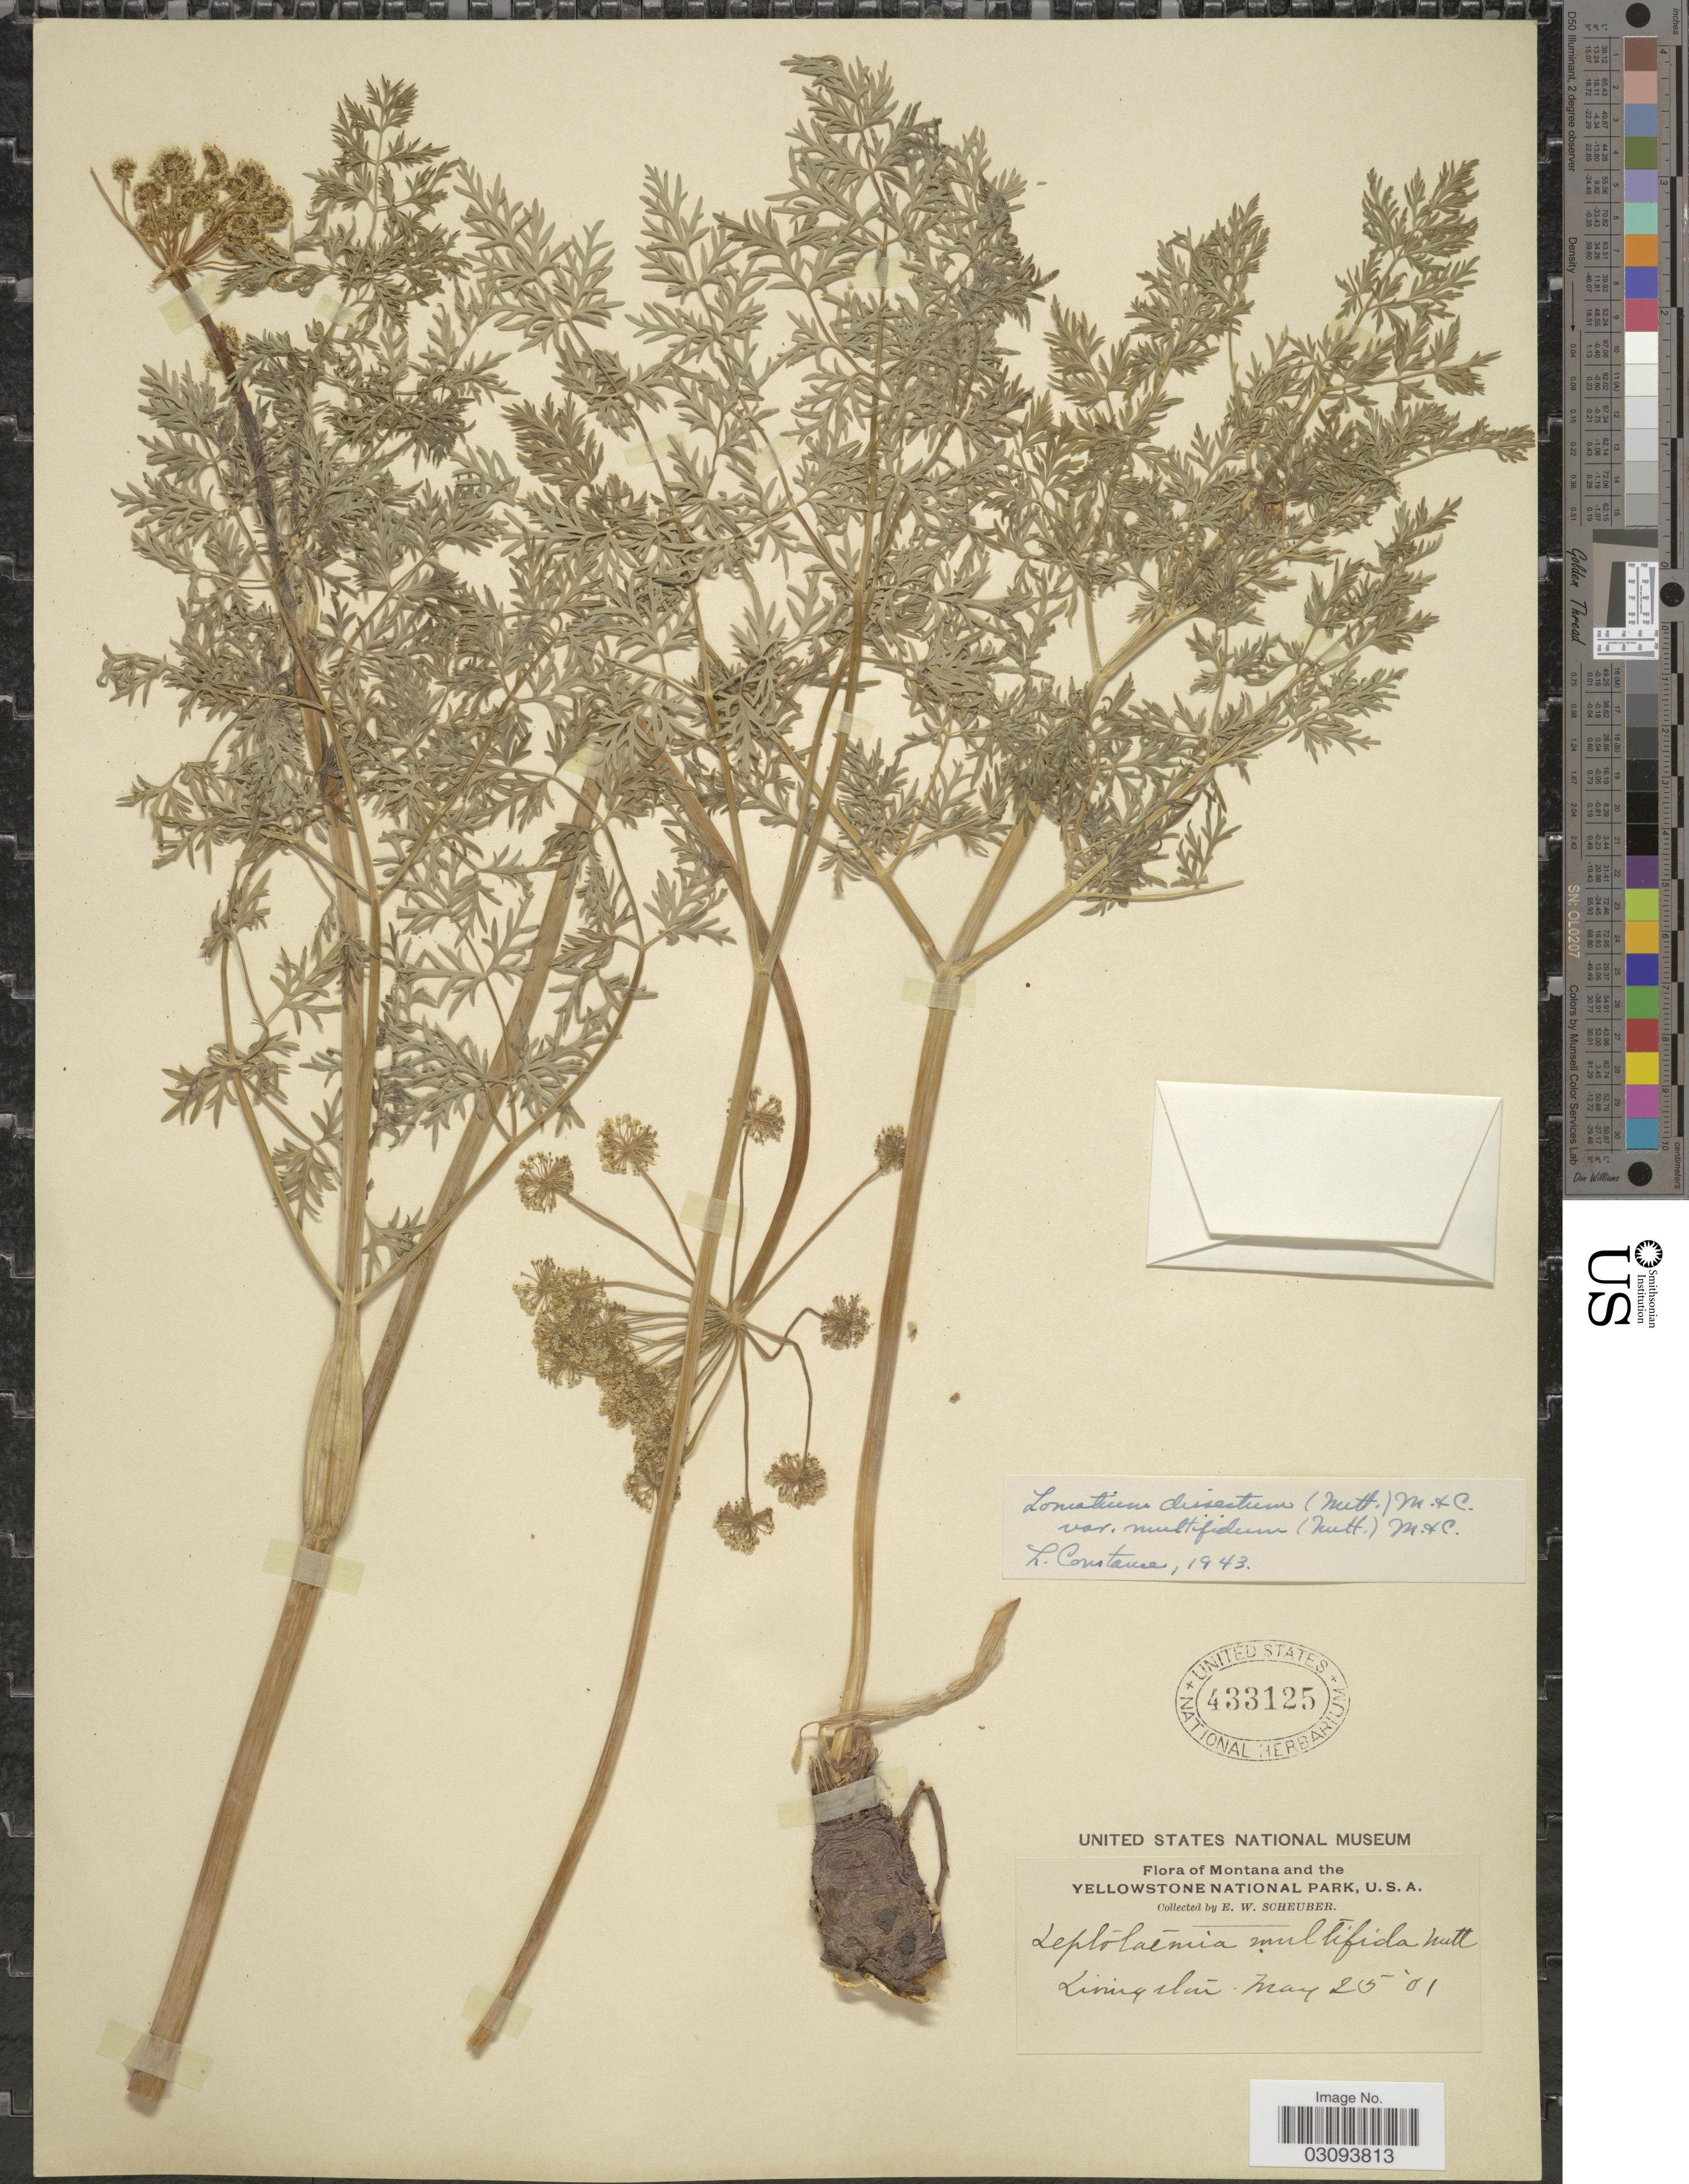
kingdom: Plantae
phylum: Tracheophyta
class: Magnoliopsida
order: Apiales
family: Apiaceae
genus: Lomatium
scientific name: Lomatium dissectum var. multifidum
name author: (Nutt.) Mathias & Constance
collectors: E. Scheuber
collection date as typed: Transcribed d/m/y: 25/1/1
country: United States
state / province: Montana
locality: Yellowstone National Park. Livingston.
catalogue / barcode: US 433125